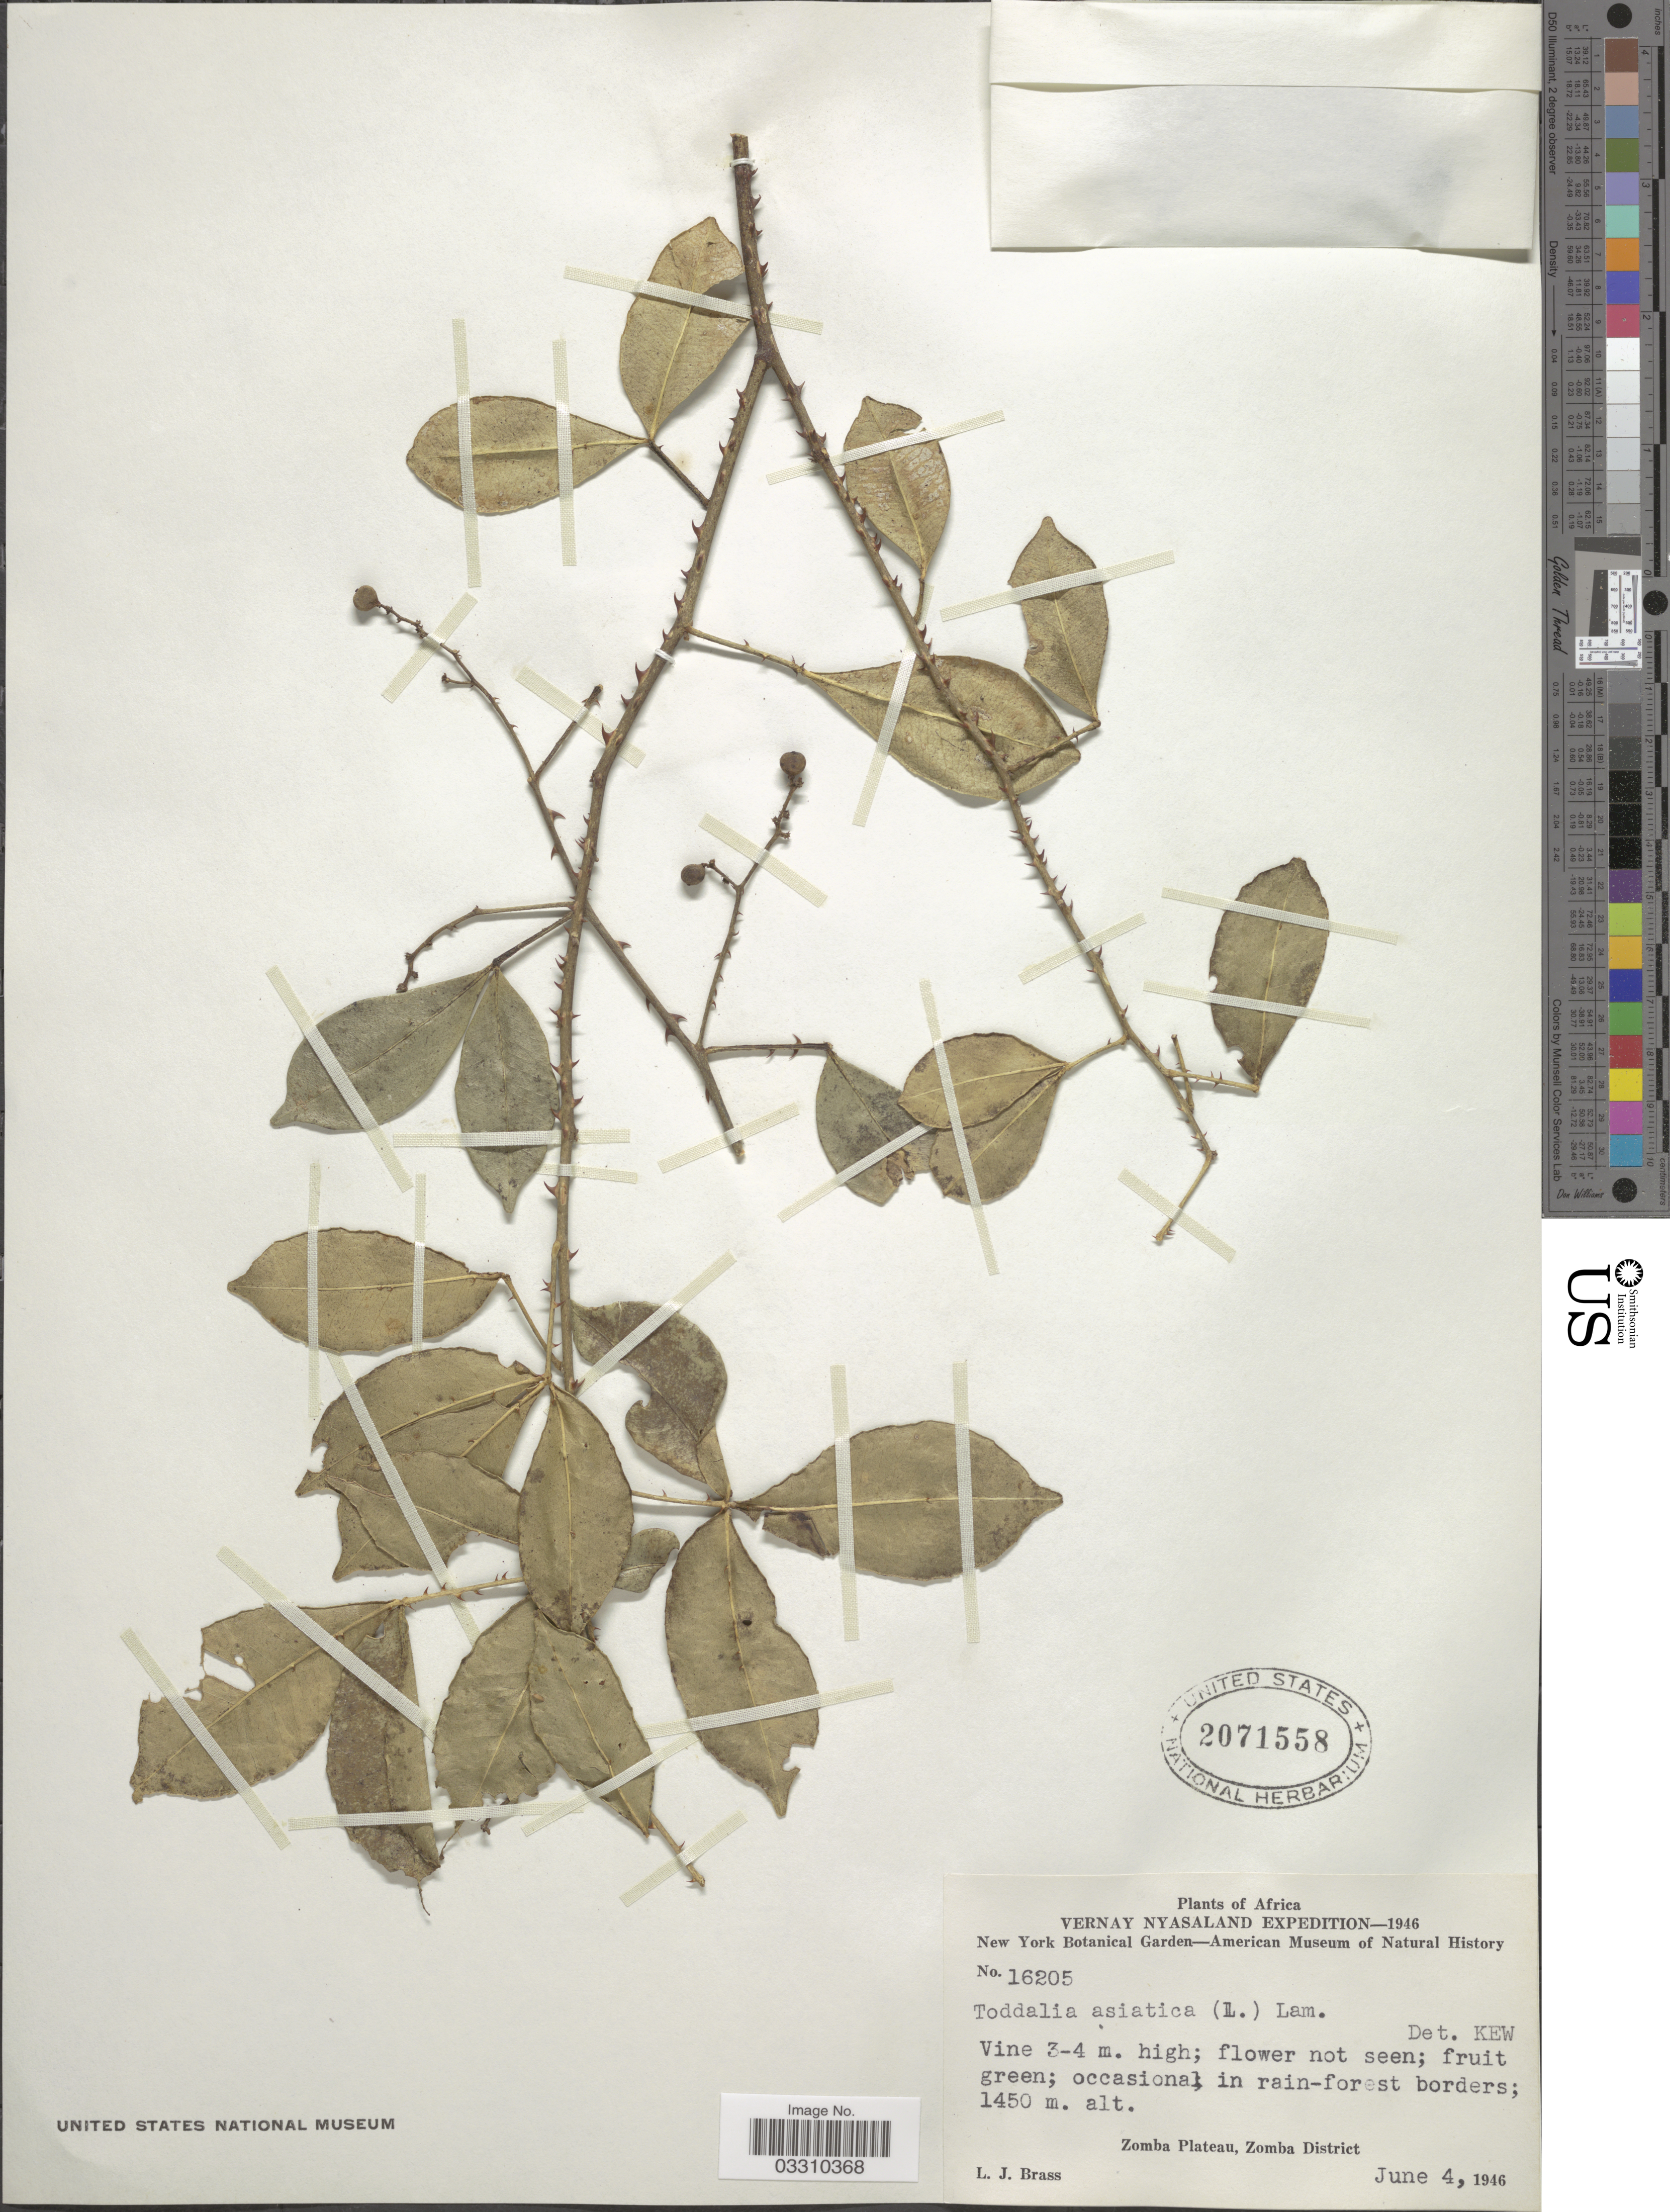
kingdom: Plantae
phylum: Tracheophyta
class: Magnoliopsida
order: Sapindales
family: Rutaceae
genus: Zanthoxylum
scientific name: Zanthoxylum asiaticum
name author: (L.) Appelhans et al.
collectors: L. J. Brass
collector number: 16205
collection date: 1946-06-04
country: Malawi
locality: Vernay Nyasaland, Zomba Plateau, Zomba District.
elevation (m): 1450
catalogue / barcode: US 2071558